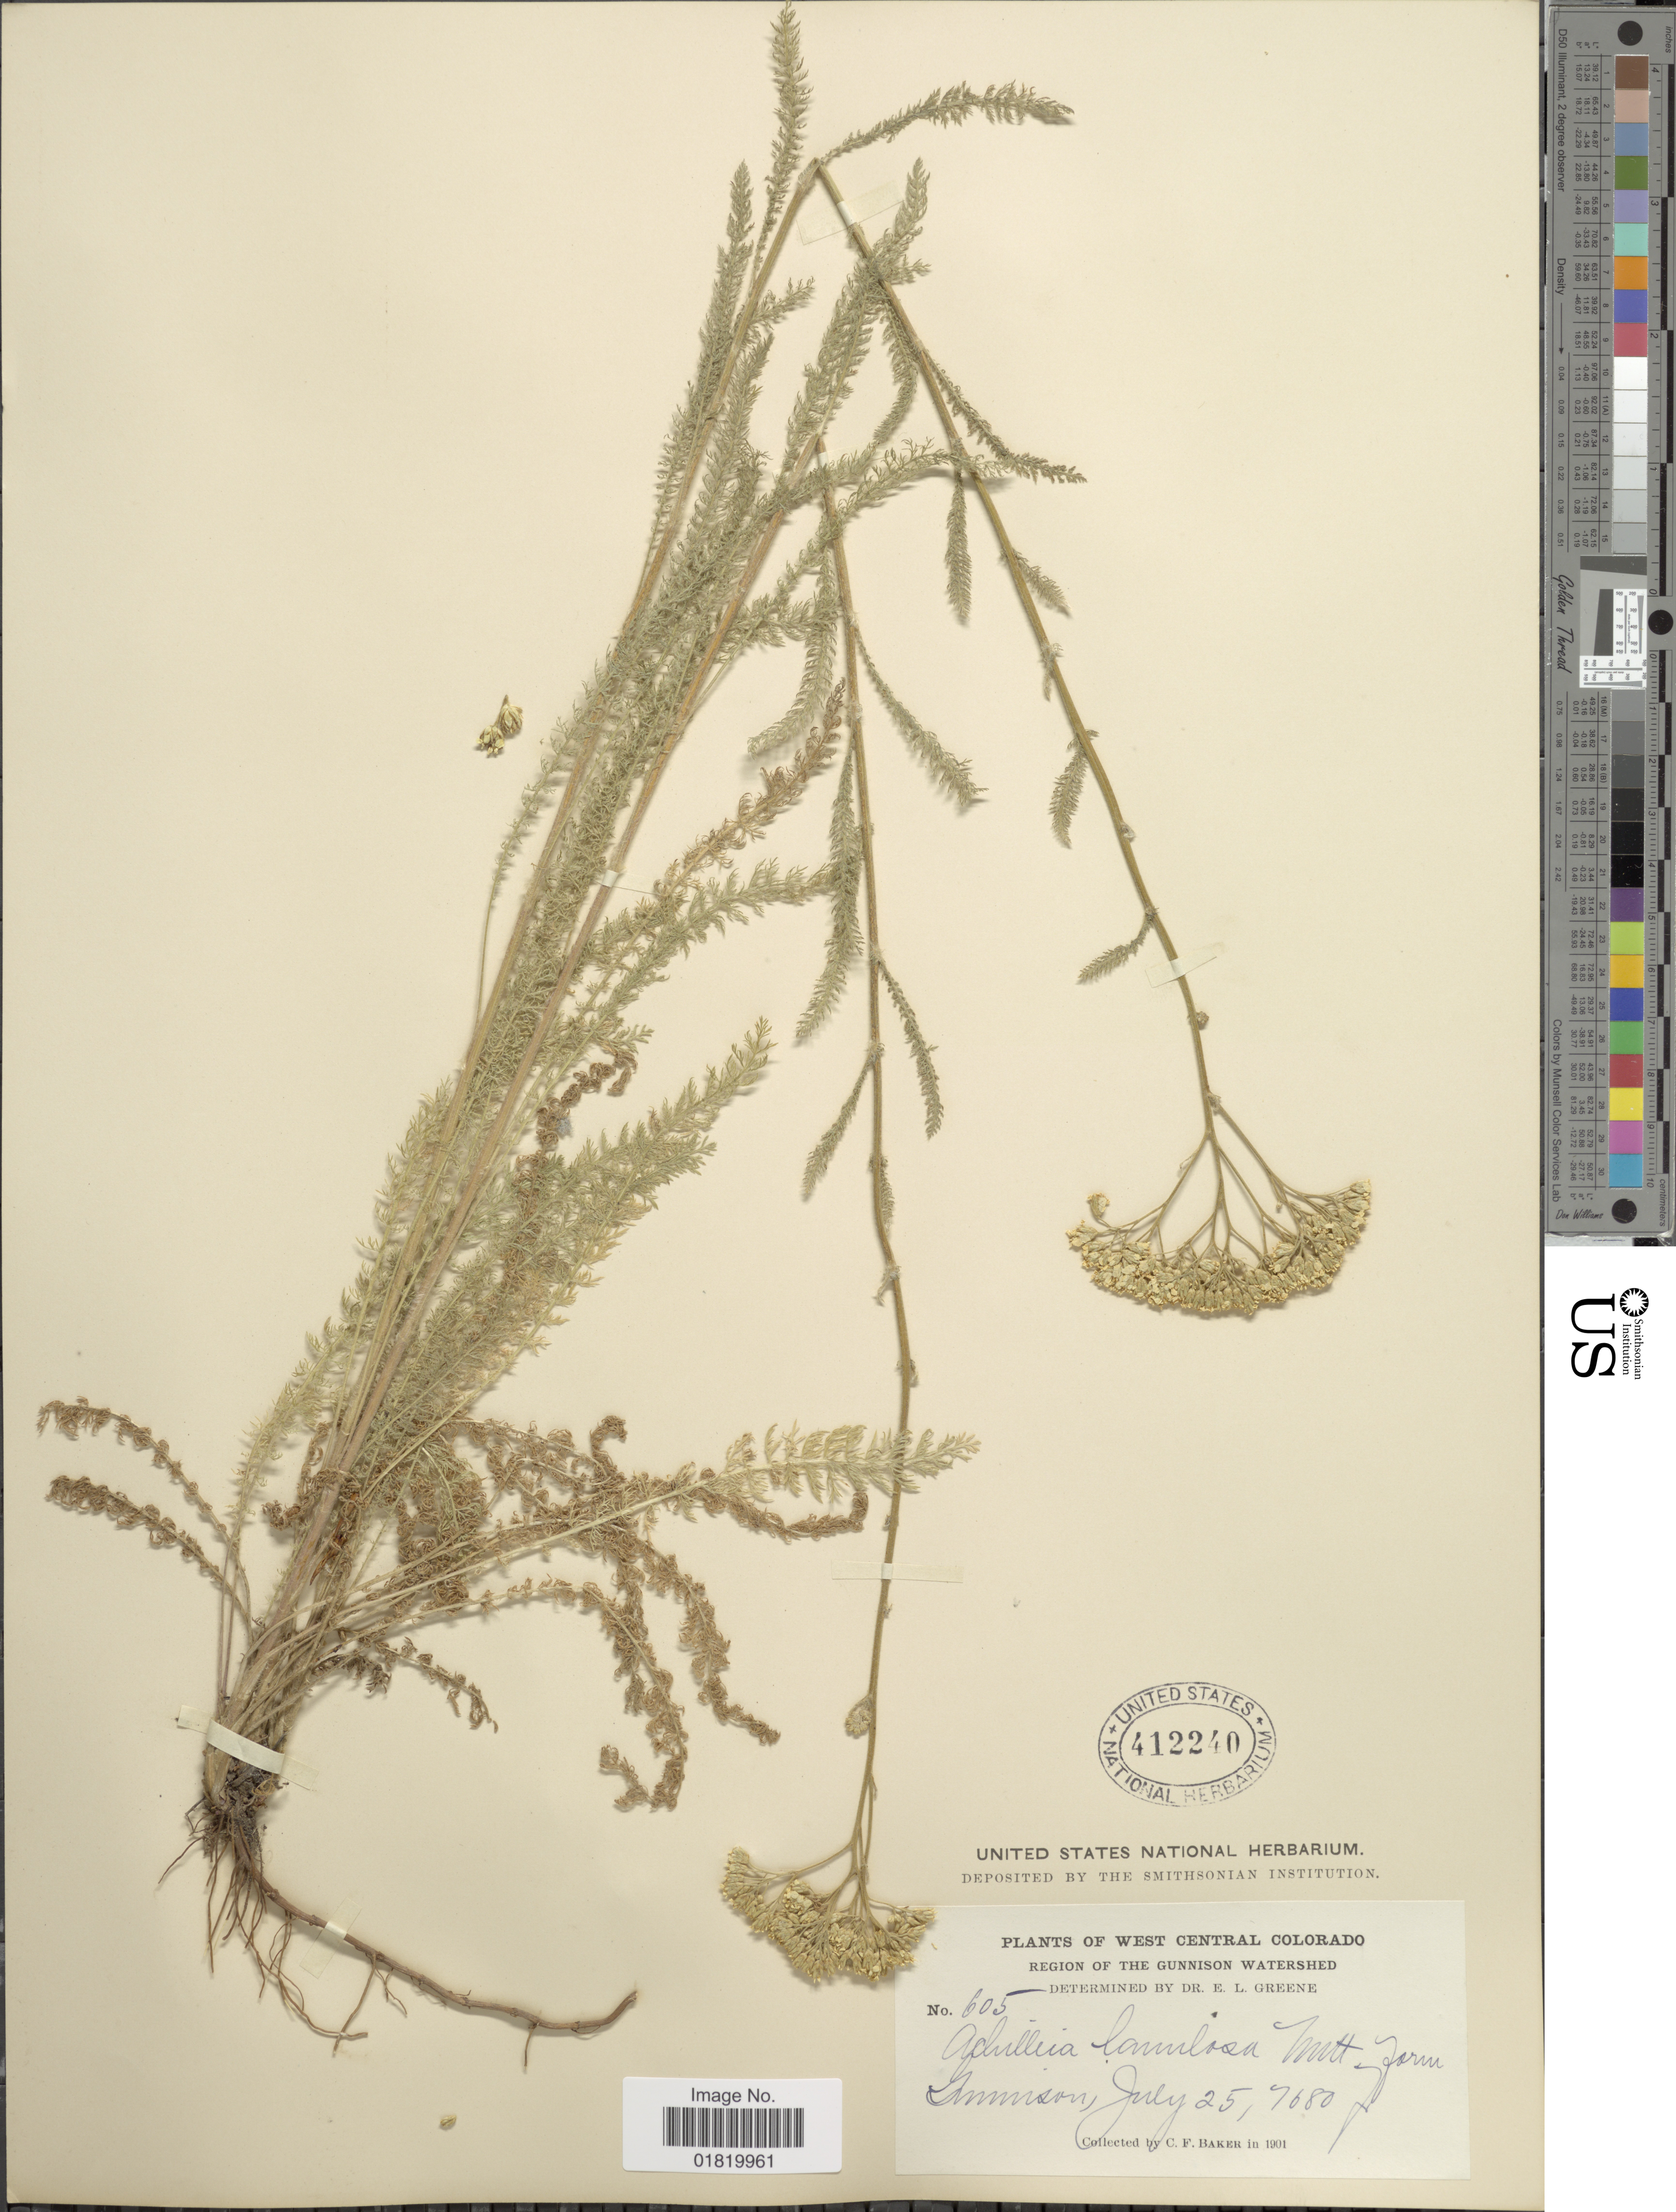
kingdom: Plantae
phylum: Tracheophyta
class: Magnoliopsida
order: Asterales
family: Asteraceae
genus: Achillea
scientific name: Achillea lanulosa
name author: Nutt.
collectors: C. F. Baker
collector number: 605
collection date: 1901-07-25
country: United States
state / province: Colorado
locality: West Central Colorado. Region of the Gunnison Watershed. Gunnison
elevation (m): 2341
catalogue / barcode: US 412240